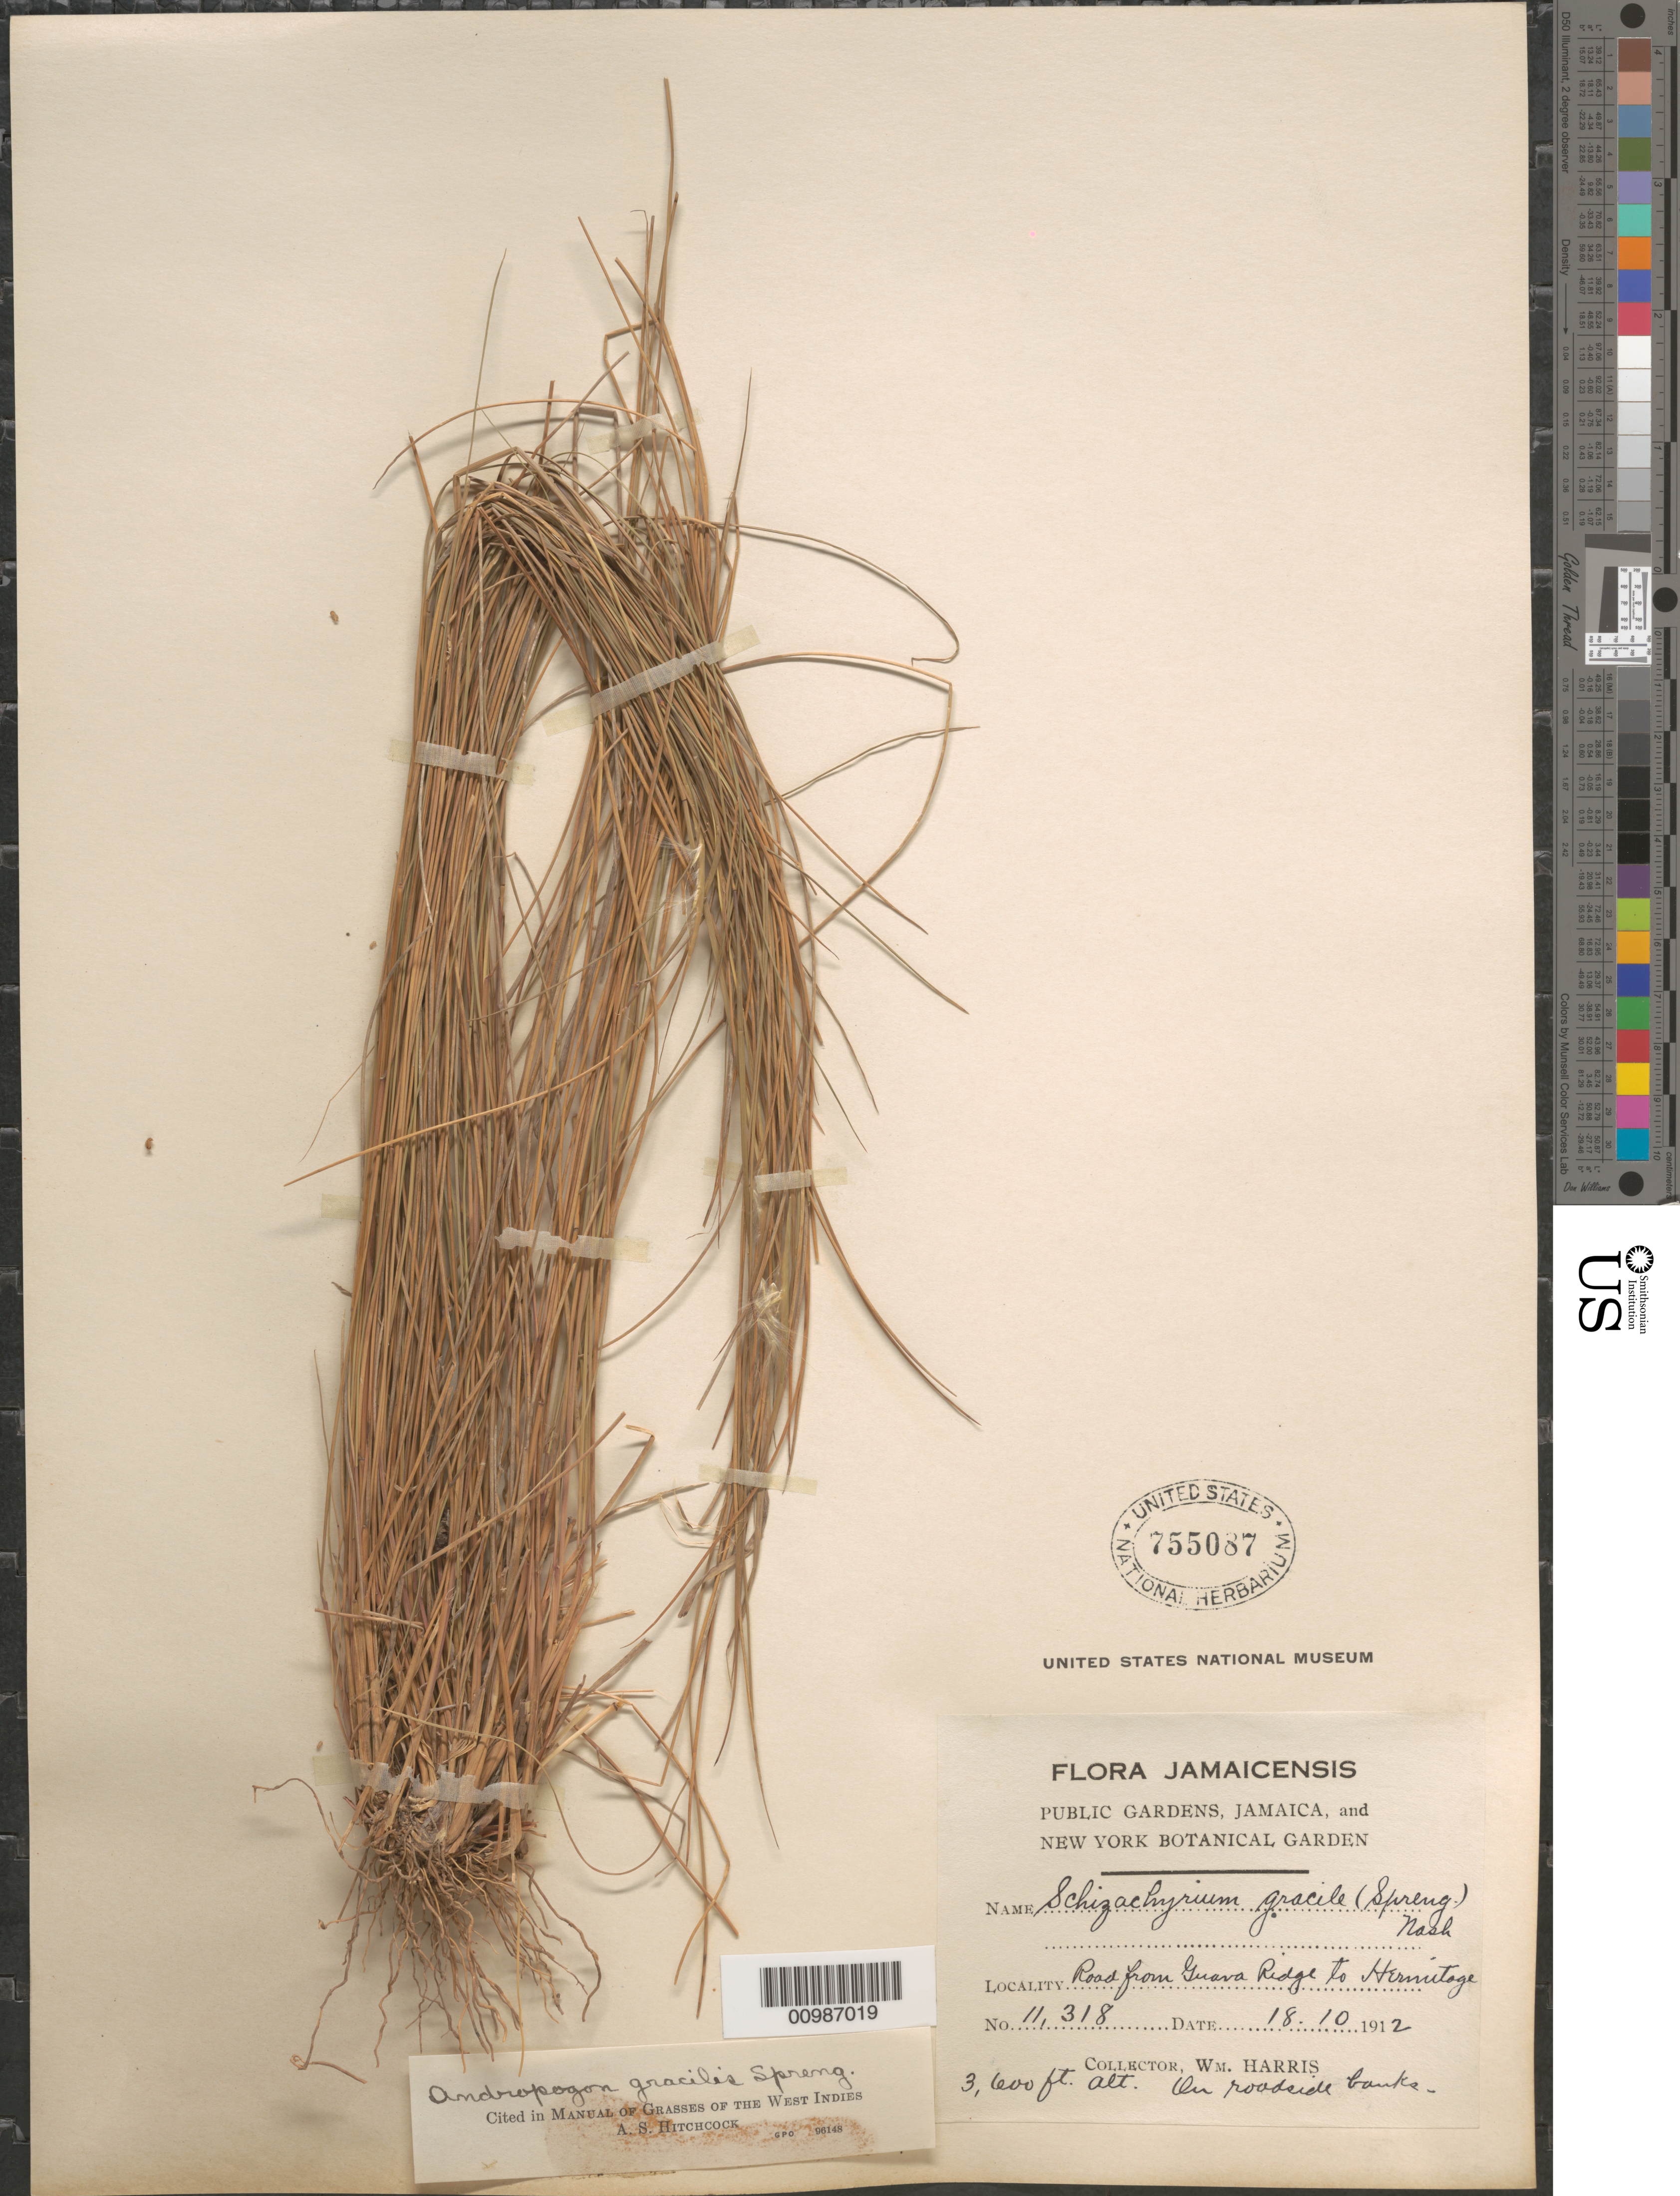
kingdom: Plantae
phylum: Tracheophyta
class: Liliopsida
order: Poales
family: Poaceae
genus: Andropogon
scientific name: Andropogon gracilis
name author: Spreng.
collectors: W. H. Harris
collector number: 11318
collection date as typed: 18 Oct 1912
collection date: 1912-10-18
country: Jamaica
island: Jamaica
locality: Road from Guava Ridge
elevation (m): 1097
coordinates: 0 N, 0 E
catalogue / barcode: US 755087